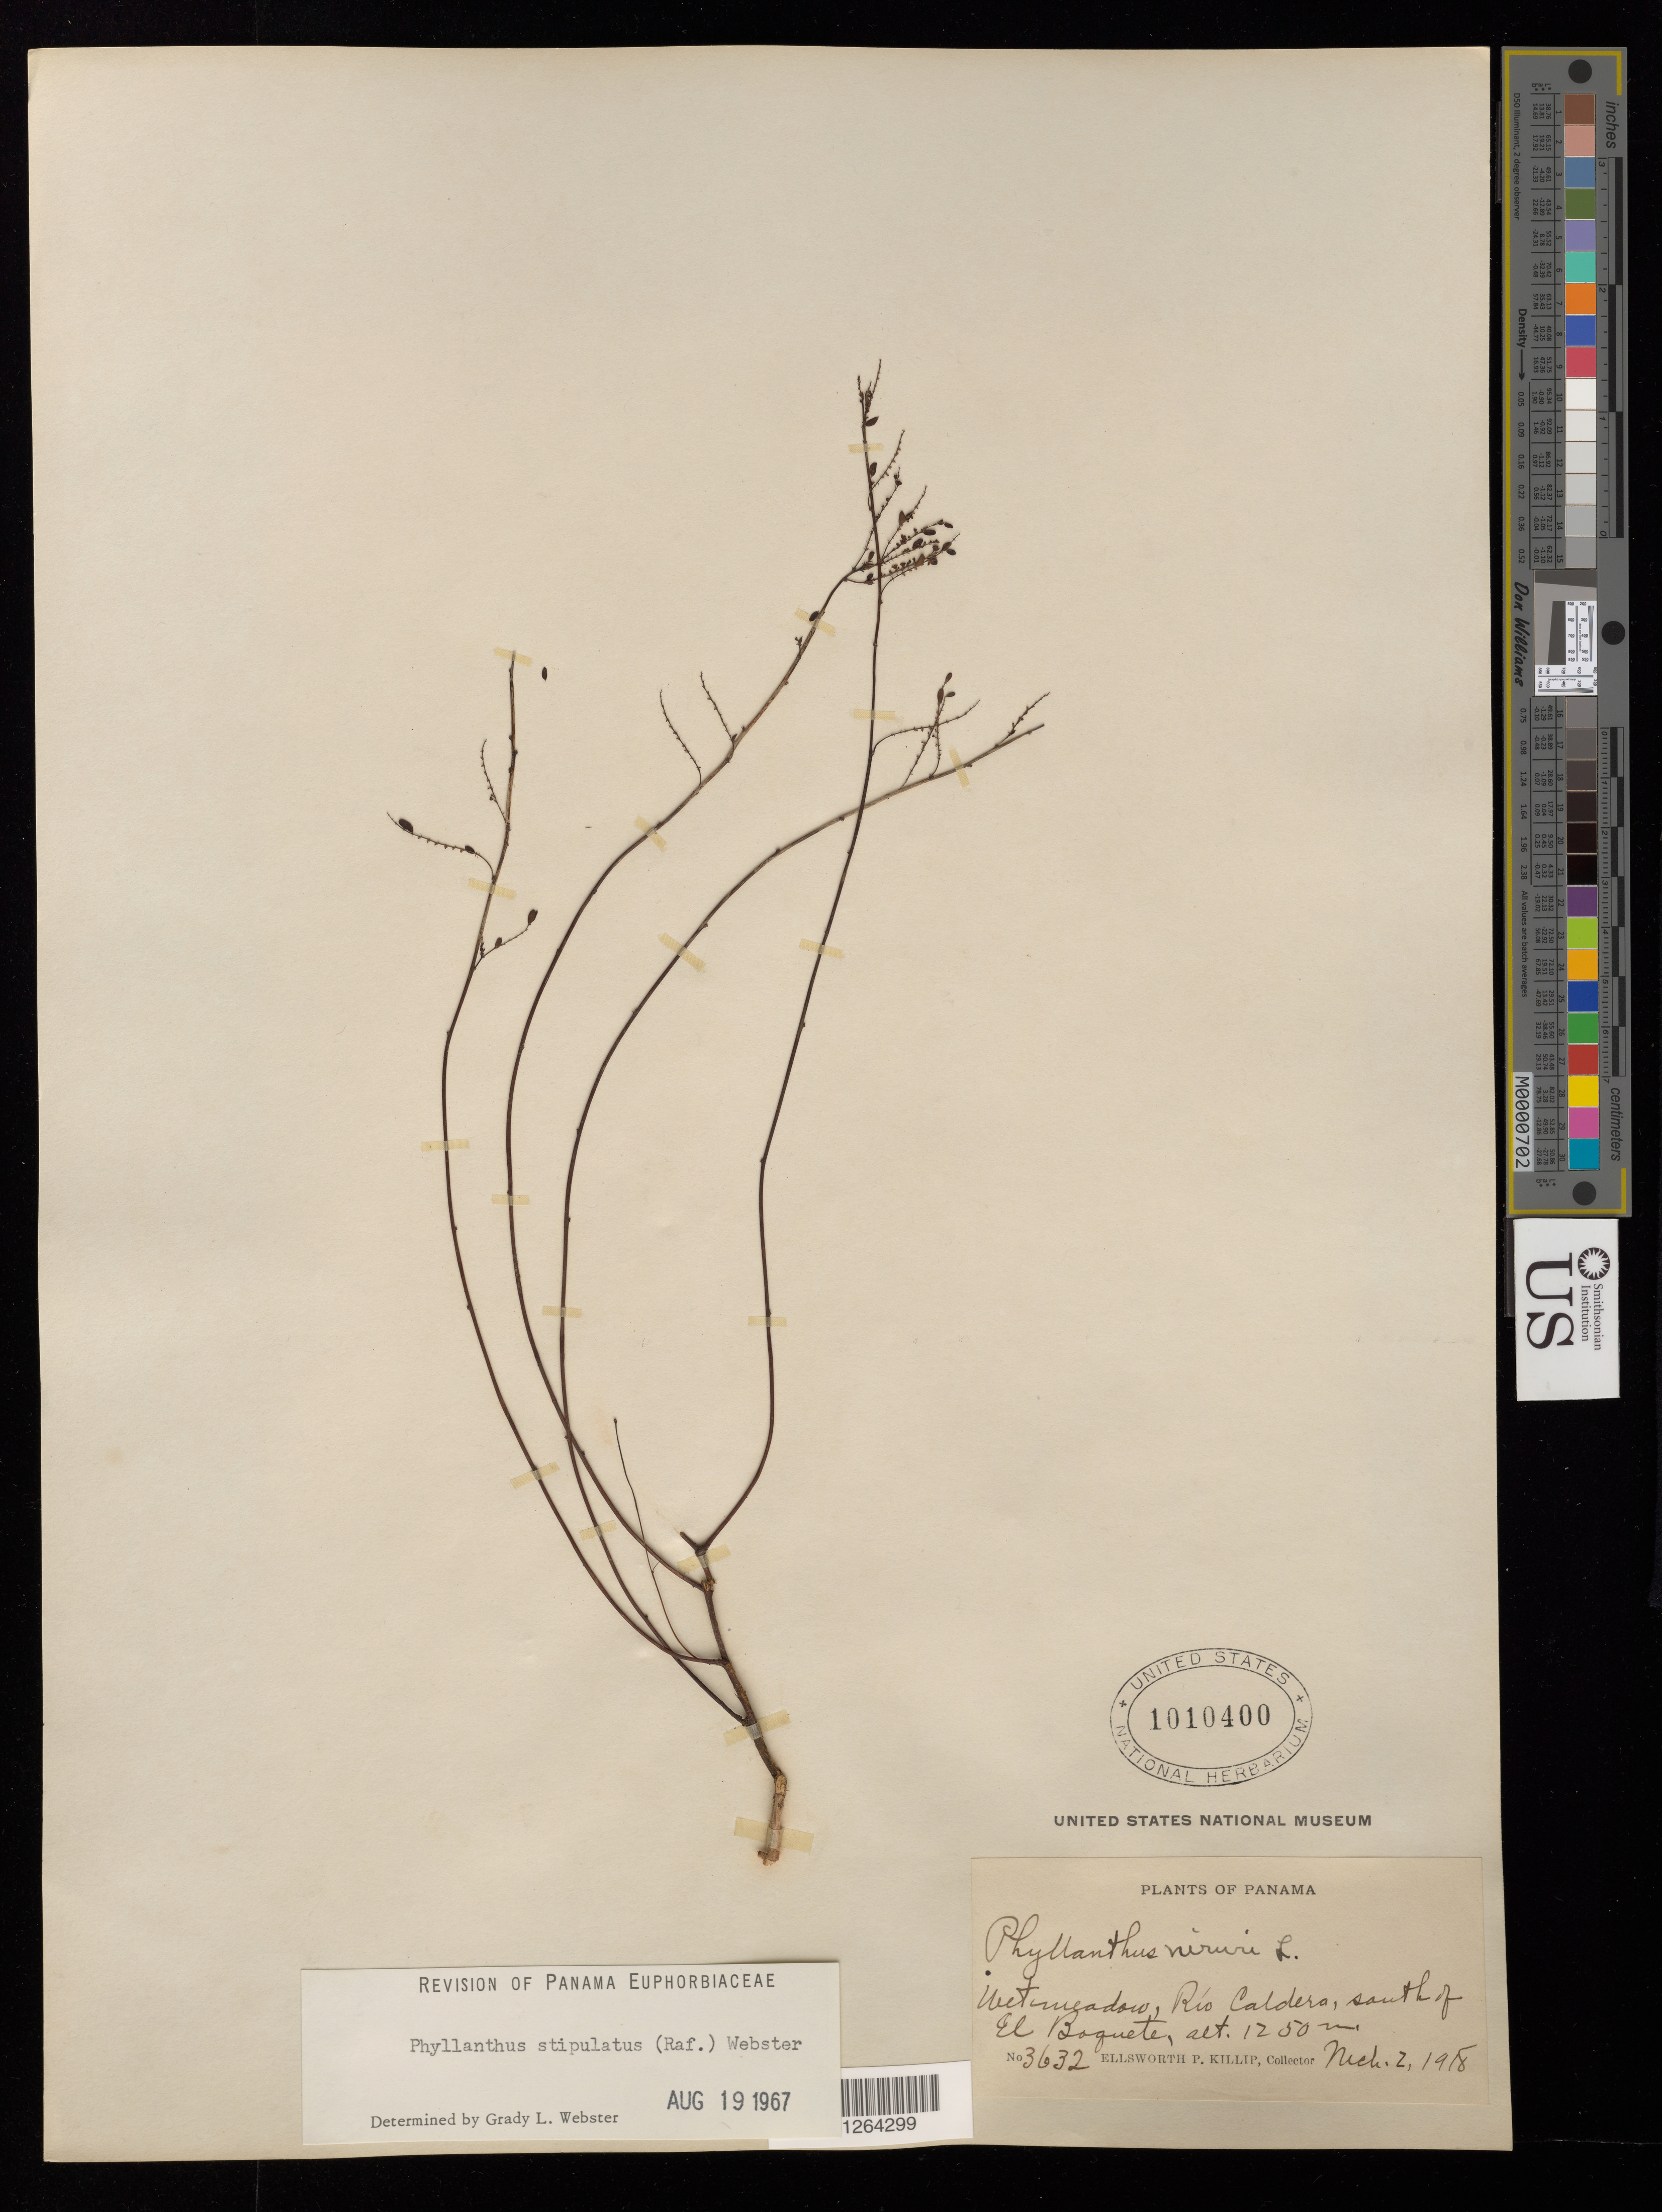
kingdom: Plantae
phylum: Tracheophyta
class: Magnoliopsida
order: Malpighiales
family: Phyllanthaceae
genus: Phyllanthus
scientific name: Phyllanthus stipulatus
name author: (Raf.) G.L. Webster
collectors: E. P. Killip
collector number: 3632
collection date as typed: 2 Mar 1918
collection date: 1918-03-02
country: Panama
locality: Rio Caldera, S of El Boquete.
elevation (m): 1250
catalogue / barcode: US 1010400